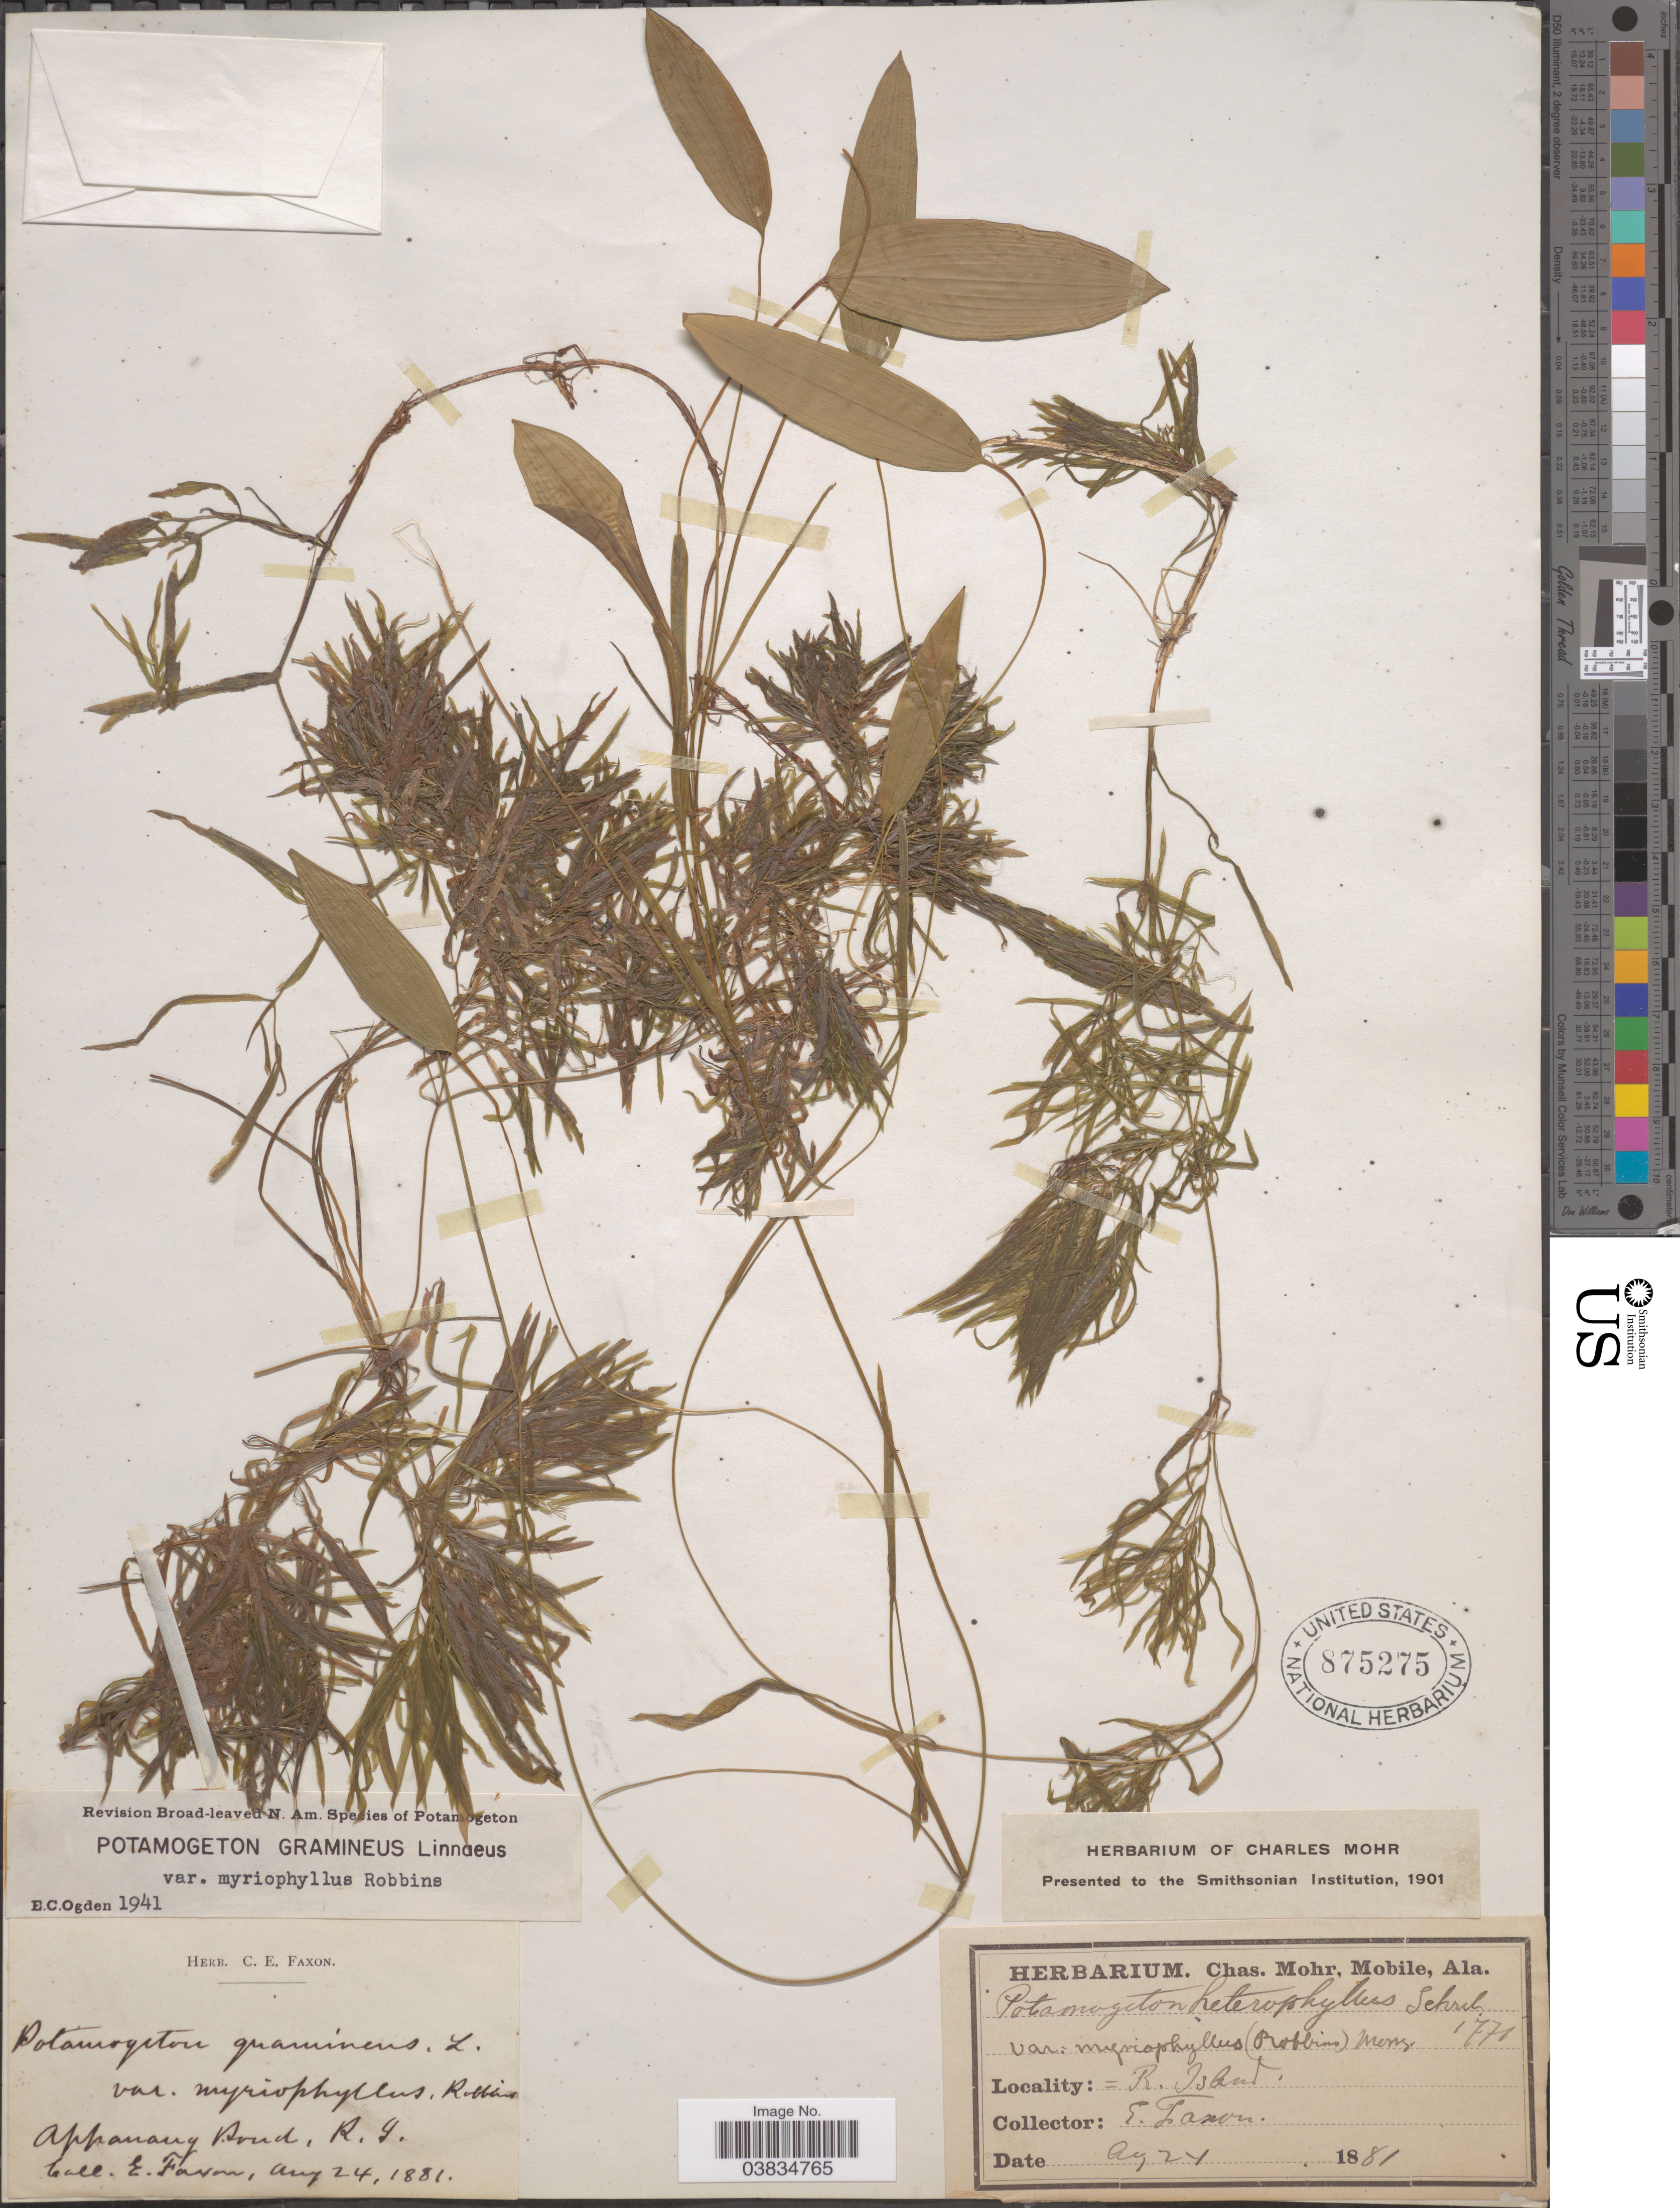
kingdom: Plantae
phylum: Tracheophyta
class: Liliopsida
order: Alismatales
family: Potamogetonaceae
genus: Potamogeton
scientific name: Potamogeton gramineus var. myriophyllus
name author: J.W. Robbins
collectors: E. Faxon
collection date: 1881-08-24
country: United States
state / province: Rhode Island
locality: Apponang Pond.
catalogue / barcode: US 875275